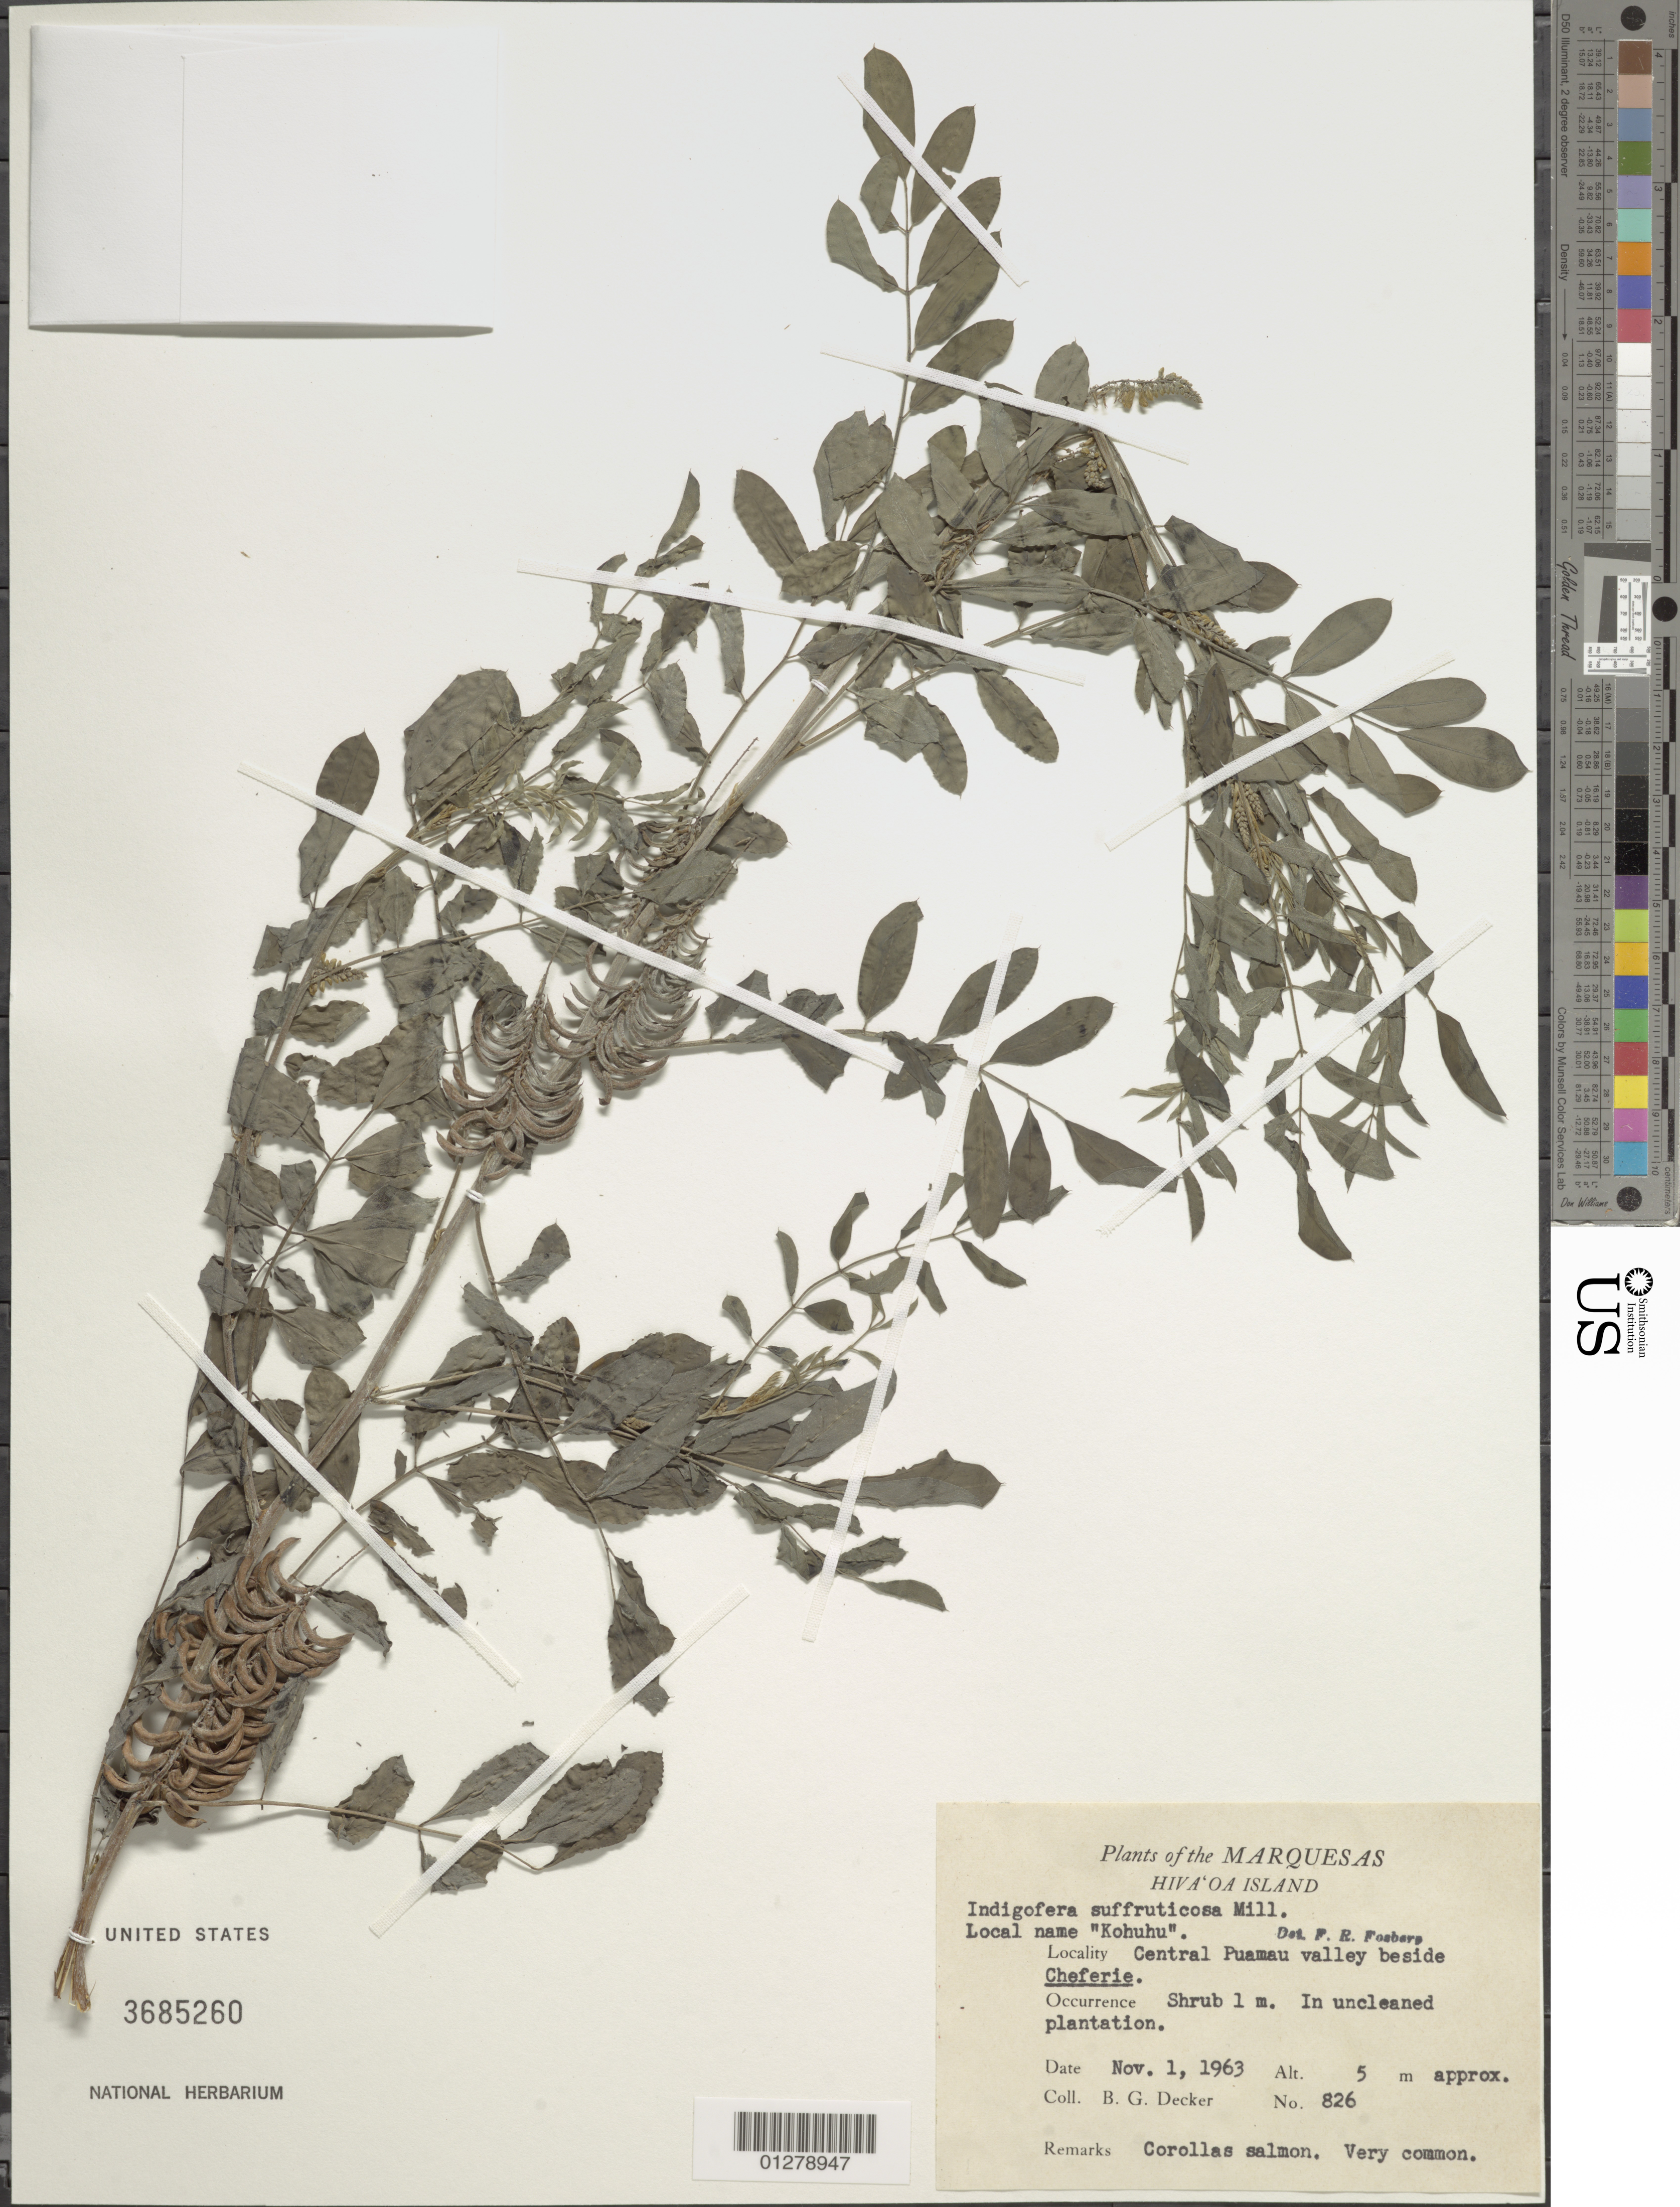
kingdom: Plantae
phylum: Tracheophyta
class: Magnoliopsida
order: Fabales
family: Fabaceae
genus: Indigofera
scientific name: Indigofera suffruticosa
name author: Mill.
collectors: B. G. Decker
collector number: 826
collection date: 1963-11-01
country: French Polynesia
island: Hiva Oa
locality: central Puamau Valley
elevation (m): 5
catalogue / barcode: US 3685260